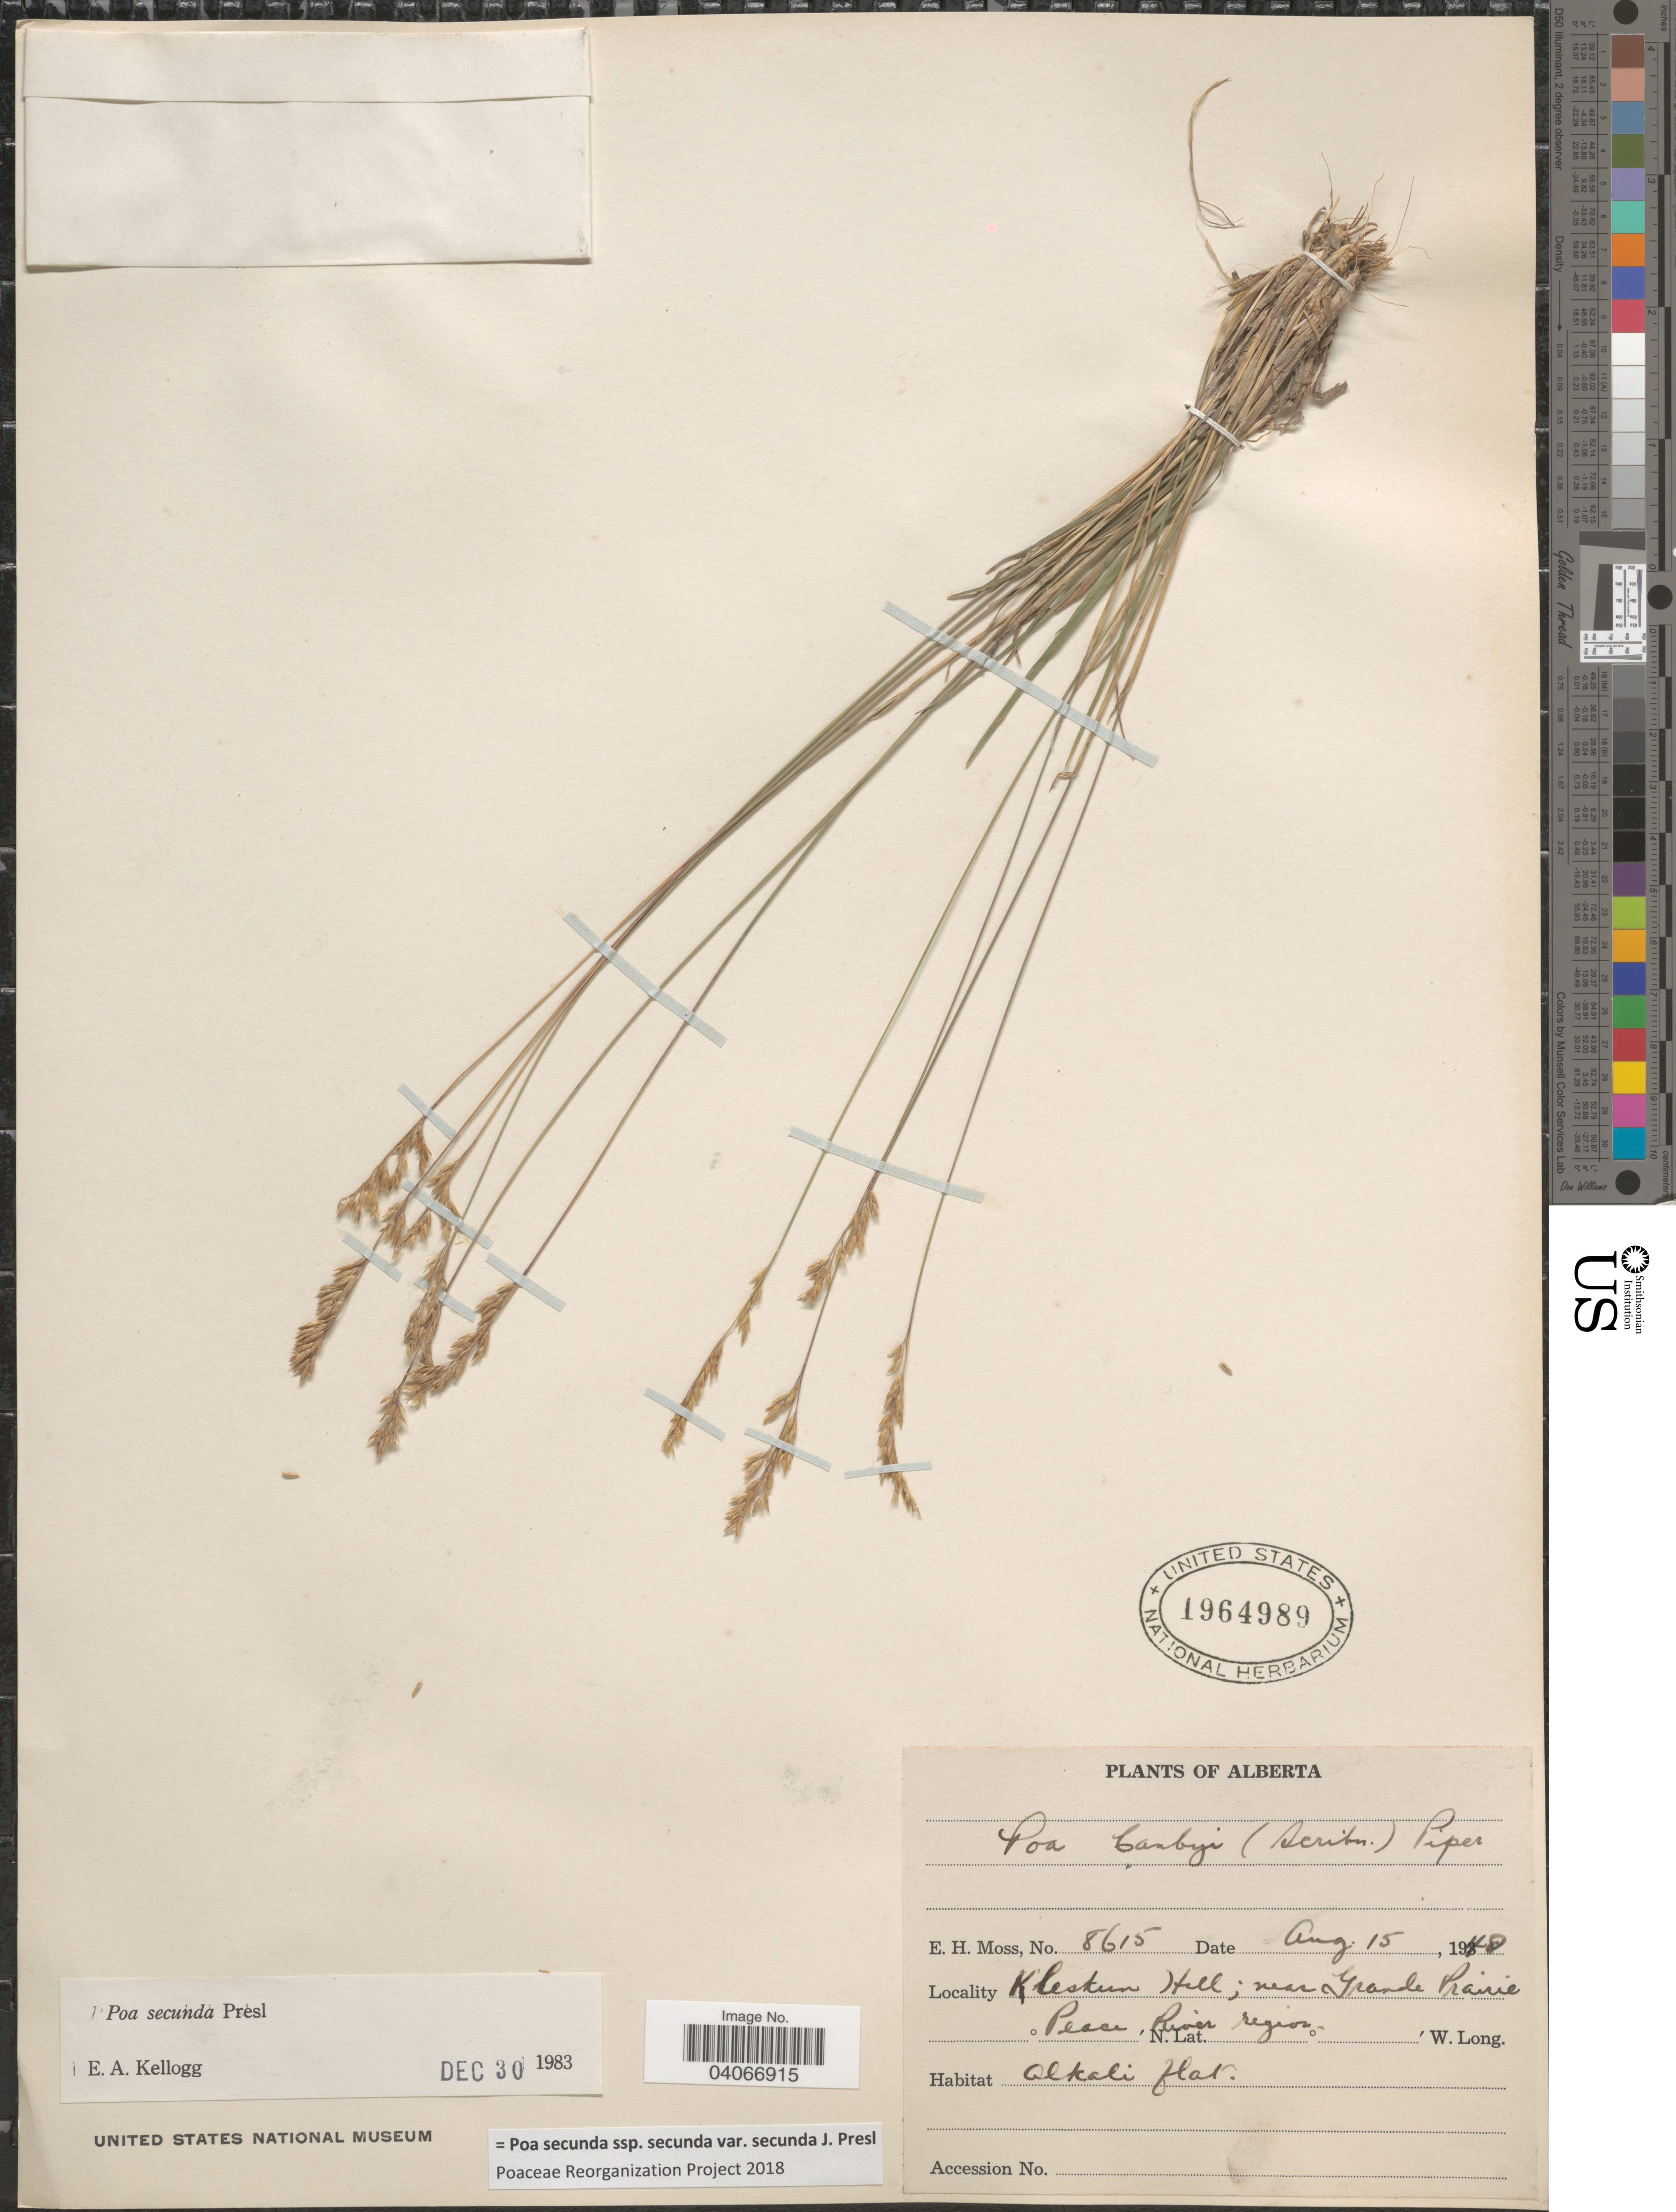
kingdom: Plantae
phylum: Tracheophyta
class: Liliopsida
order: Poales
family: Poaceae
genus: Poa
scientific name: Poa secunda subsp. secunda var. secunda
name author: J. Presl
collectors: E. Moss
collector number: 8615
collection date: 1948-08-15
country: Canada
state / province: Alberta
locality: Kleskun Hill; near Grande Prairie Peace River region.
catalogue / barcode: US 1964989